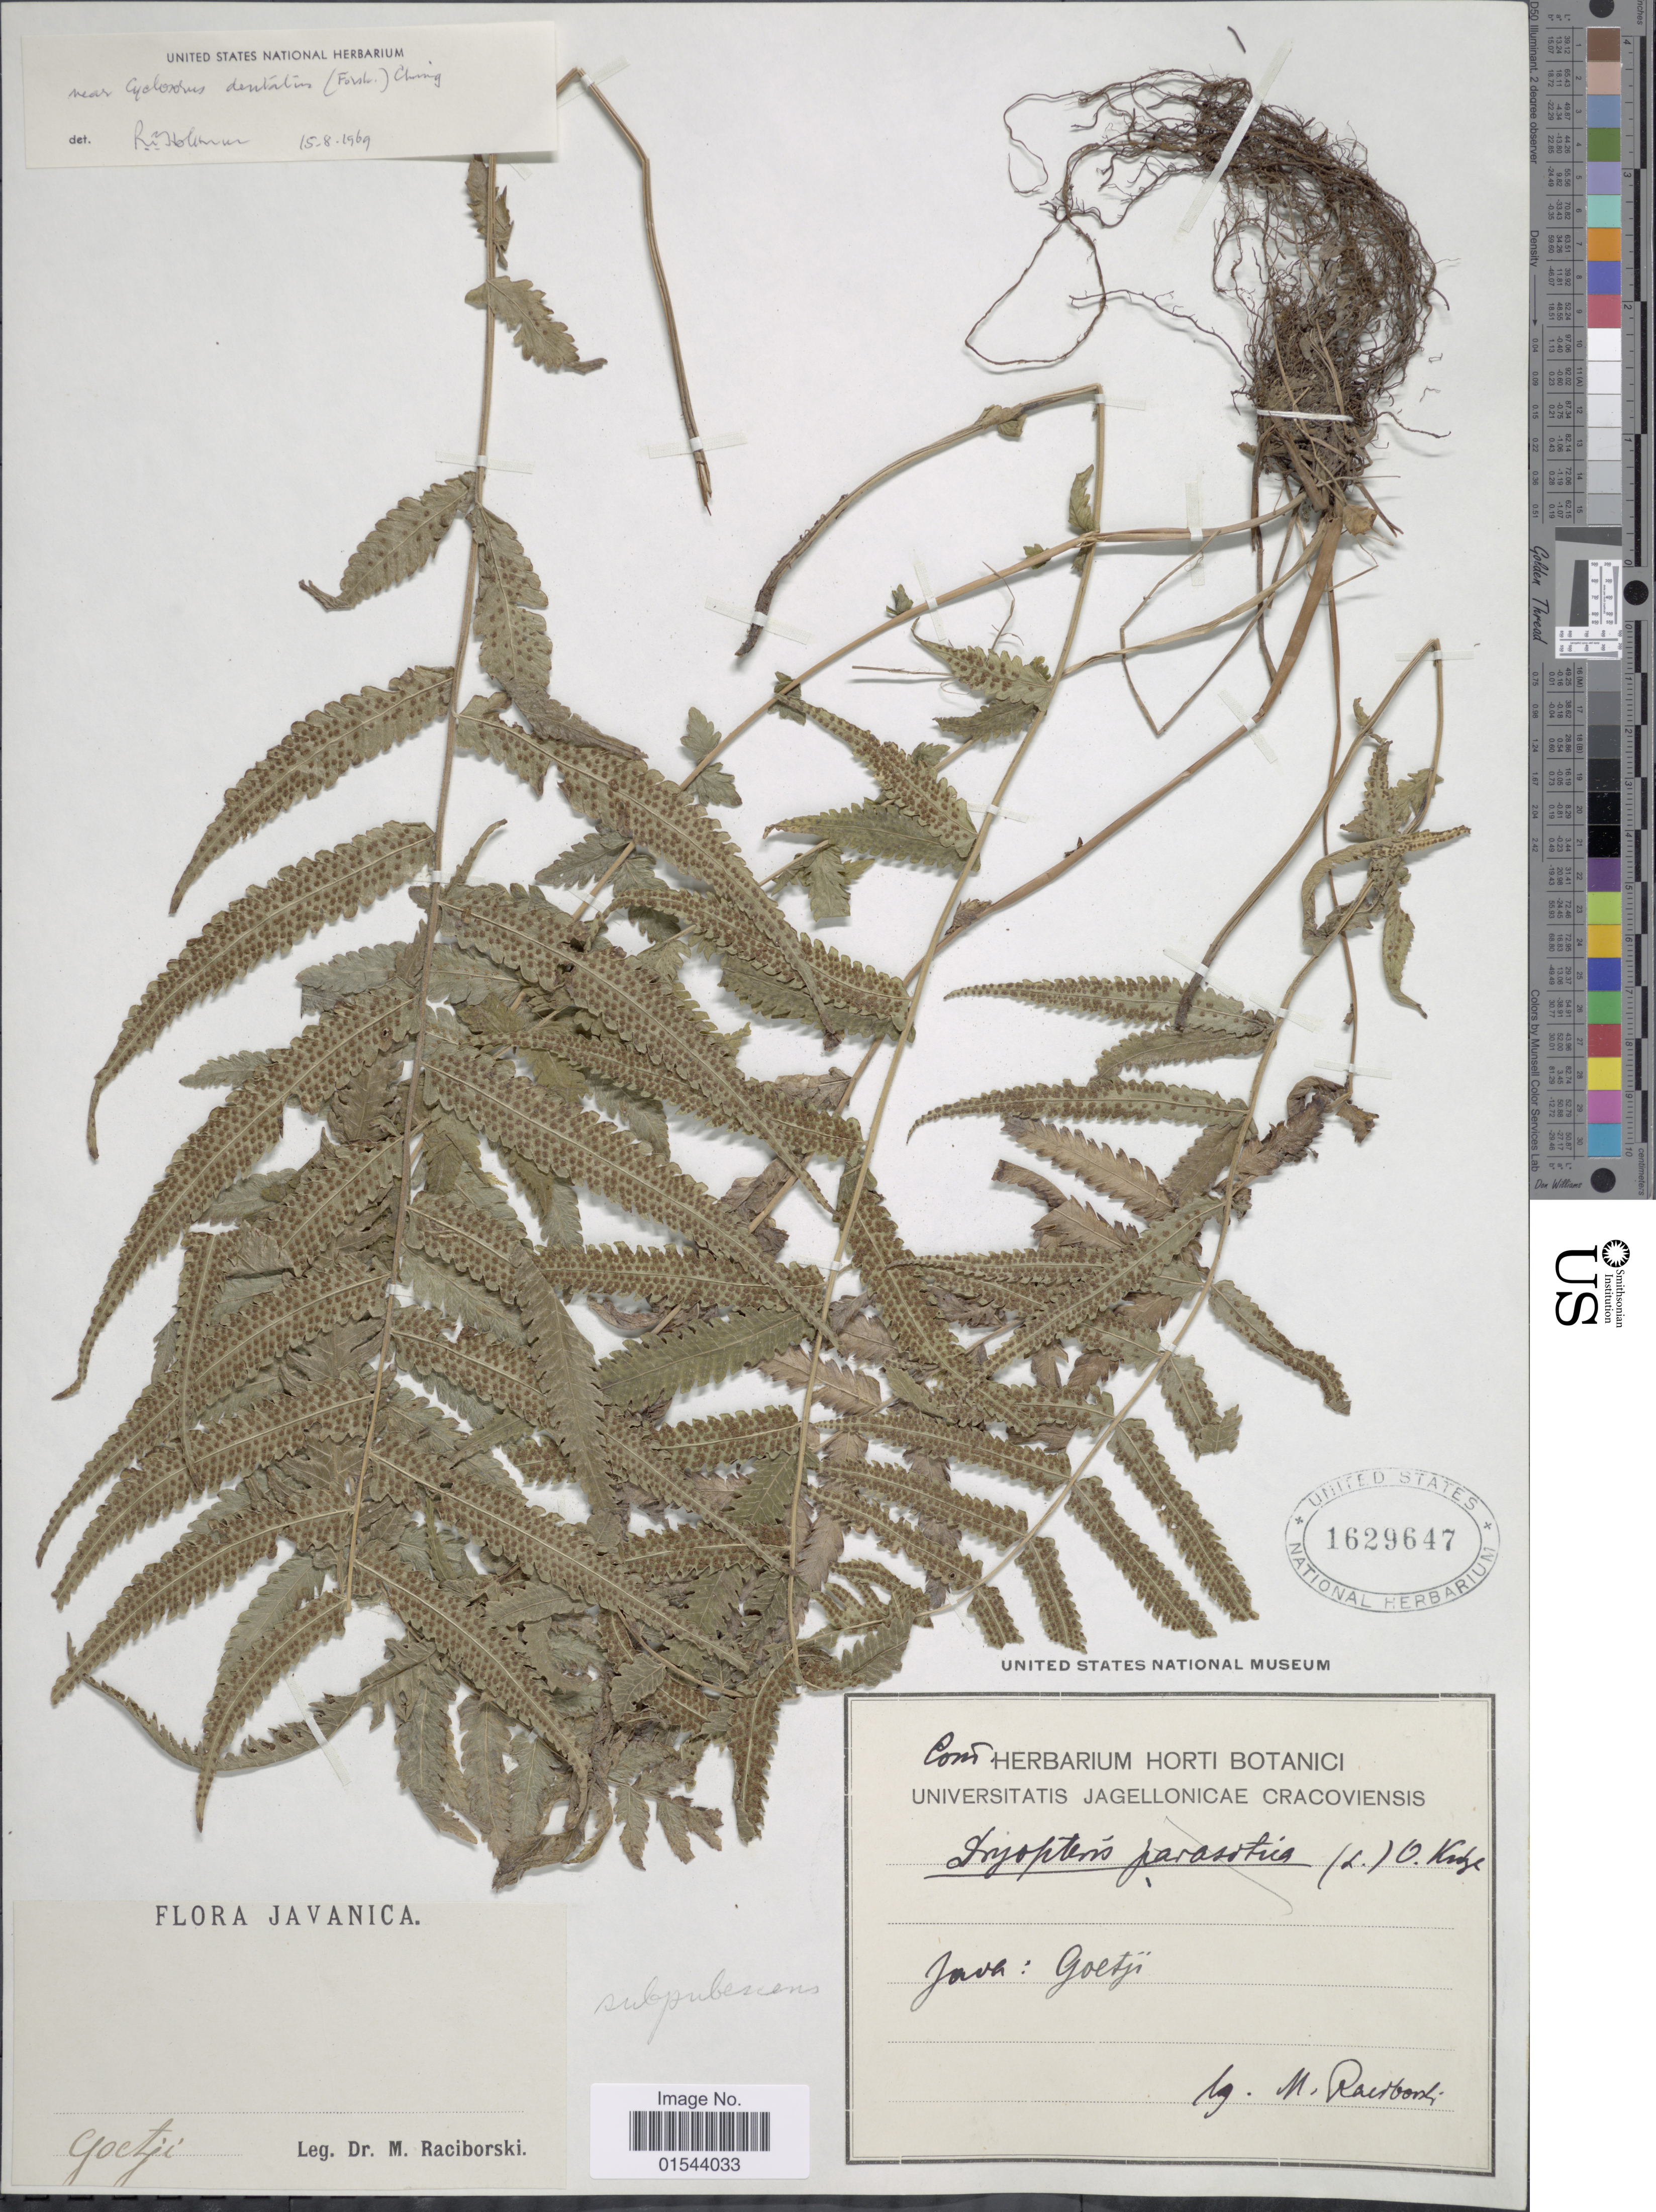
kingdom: Plantae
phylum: Tracheophyta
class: Polypodiopsida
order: Polypodiales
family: Thelypteridaceae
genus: Christella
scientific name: Christella dentata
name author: (Forssk.) Brownsey & Jermy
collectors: M. Raciborski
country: Indonesia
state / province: Java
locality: Goetji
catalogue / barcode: US 1629647